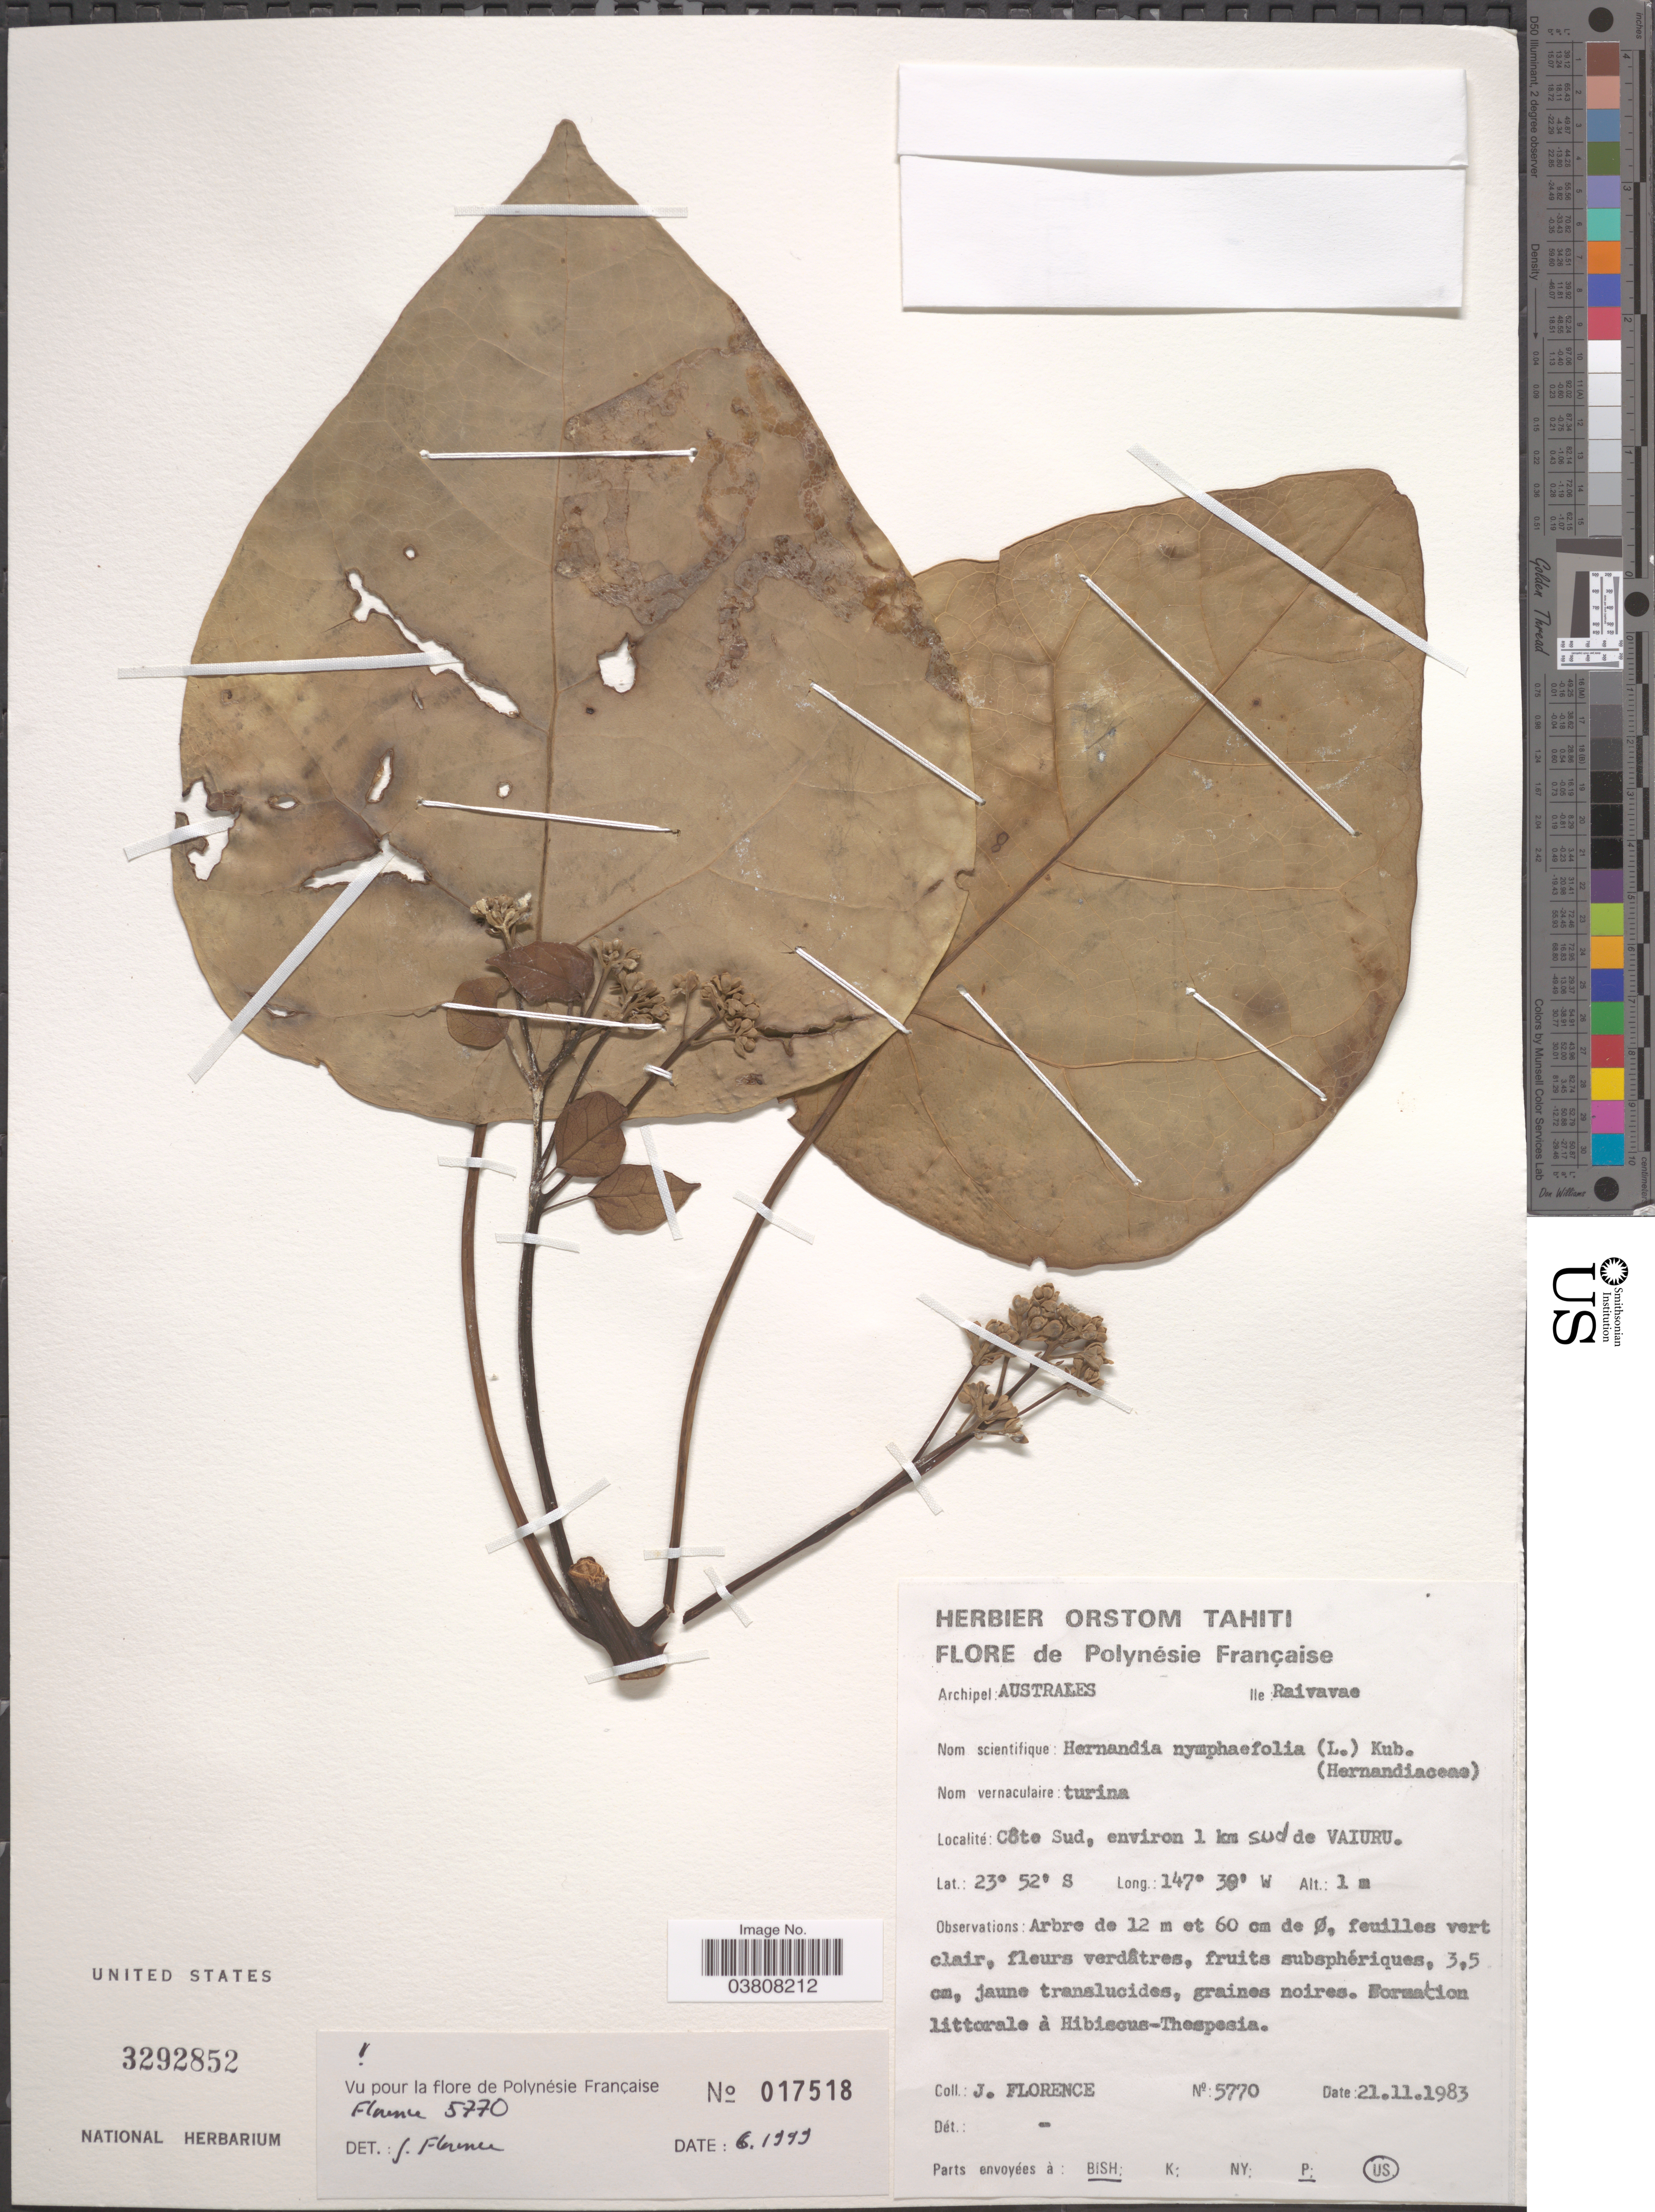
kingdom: Plantae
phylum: Tracheophyta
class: Magnoliopsida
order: Laurales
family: Hernandiaceae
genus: Hernandia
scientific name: Hernandia nymphaeifolia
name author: (C. Presl) Kubitzki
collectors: J. Florence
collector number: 5770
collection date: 1983-11-21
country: French Polynesia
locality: Polynésie Française. Archipel: Australes. Ile: Raivavae. Côte Sud, environ 1 km sud de Vaiuru.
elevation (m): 1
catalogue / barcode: US 3292852